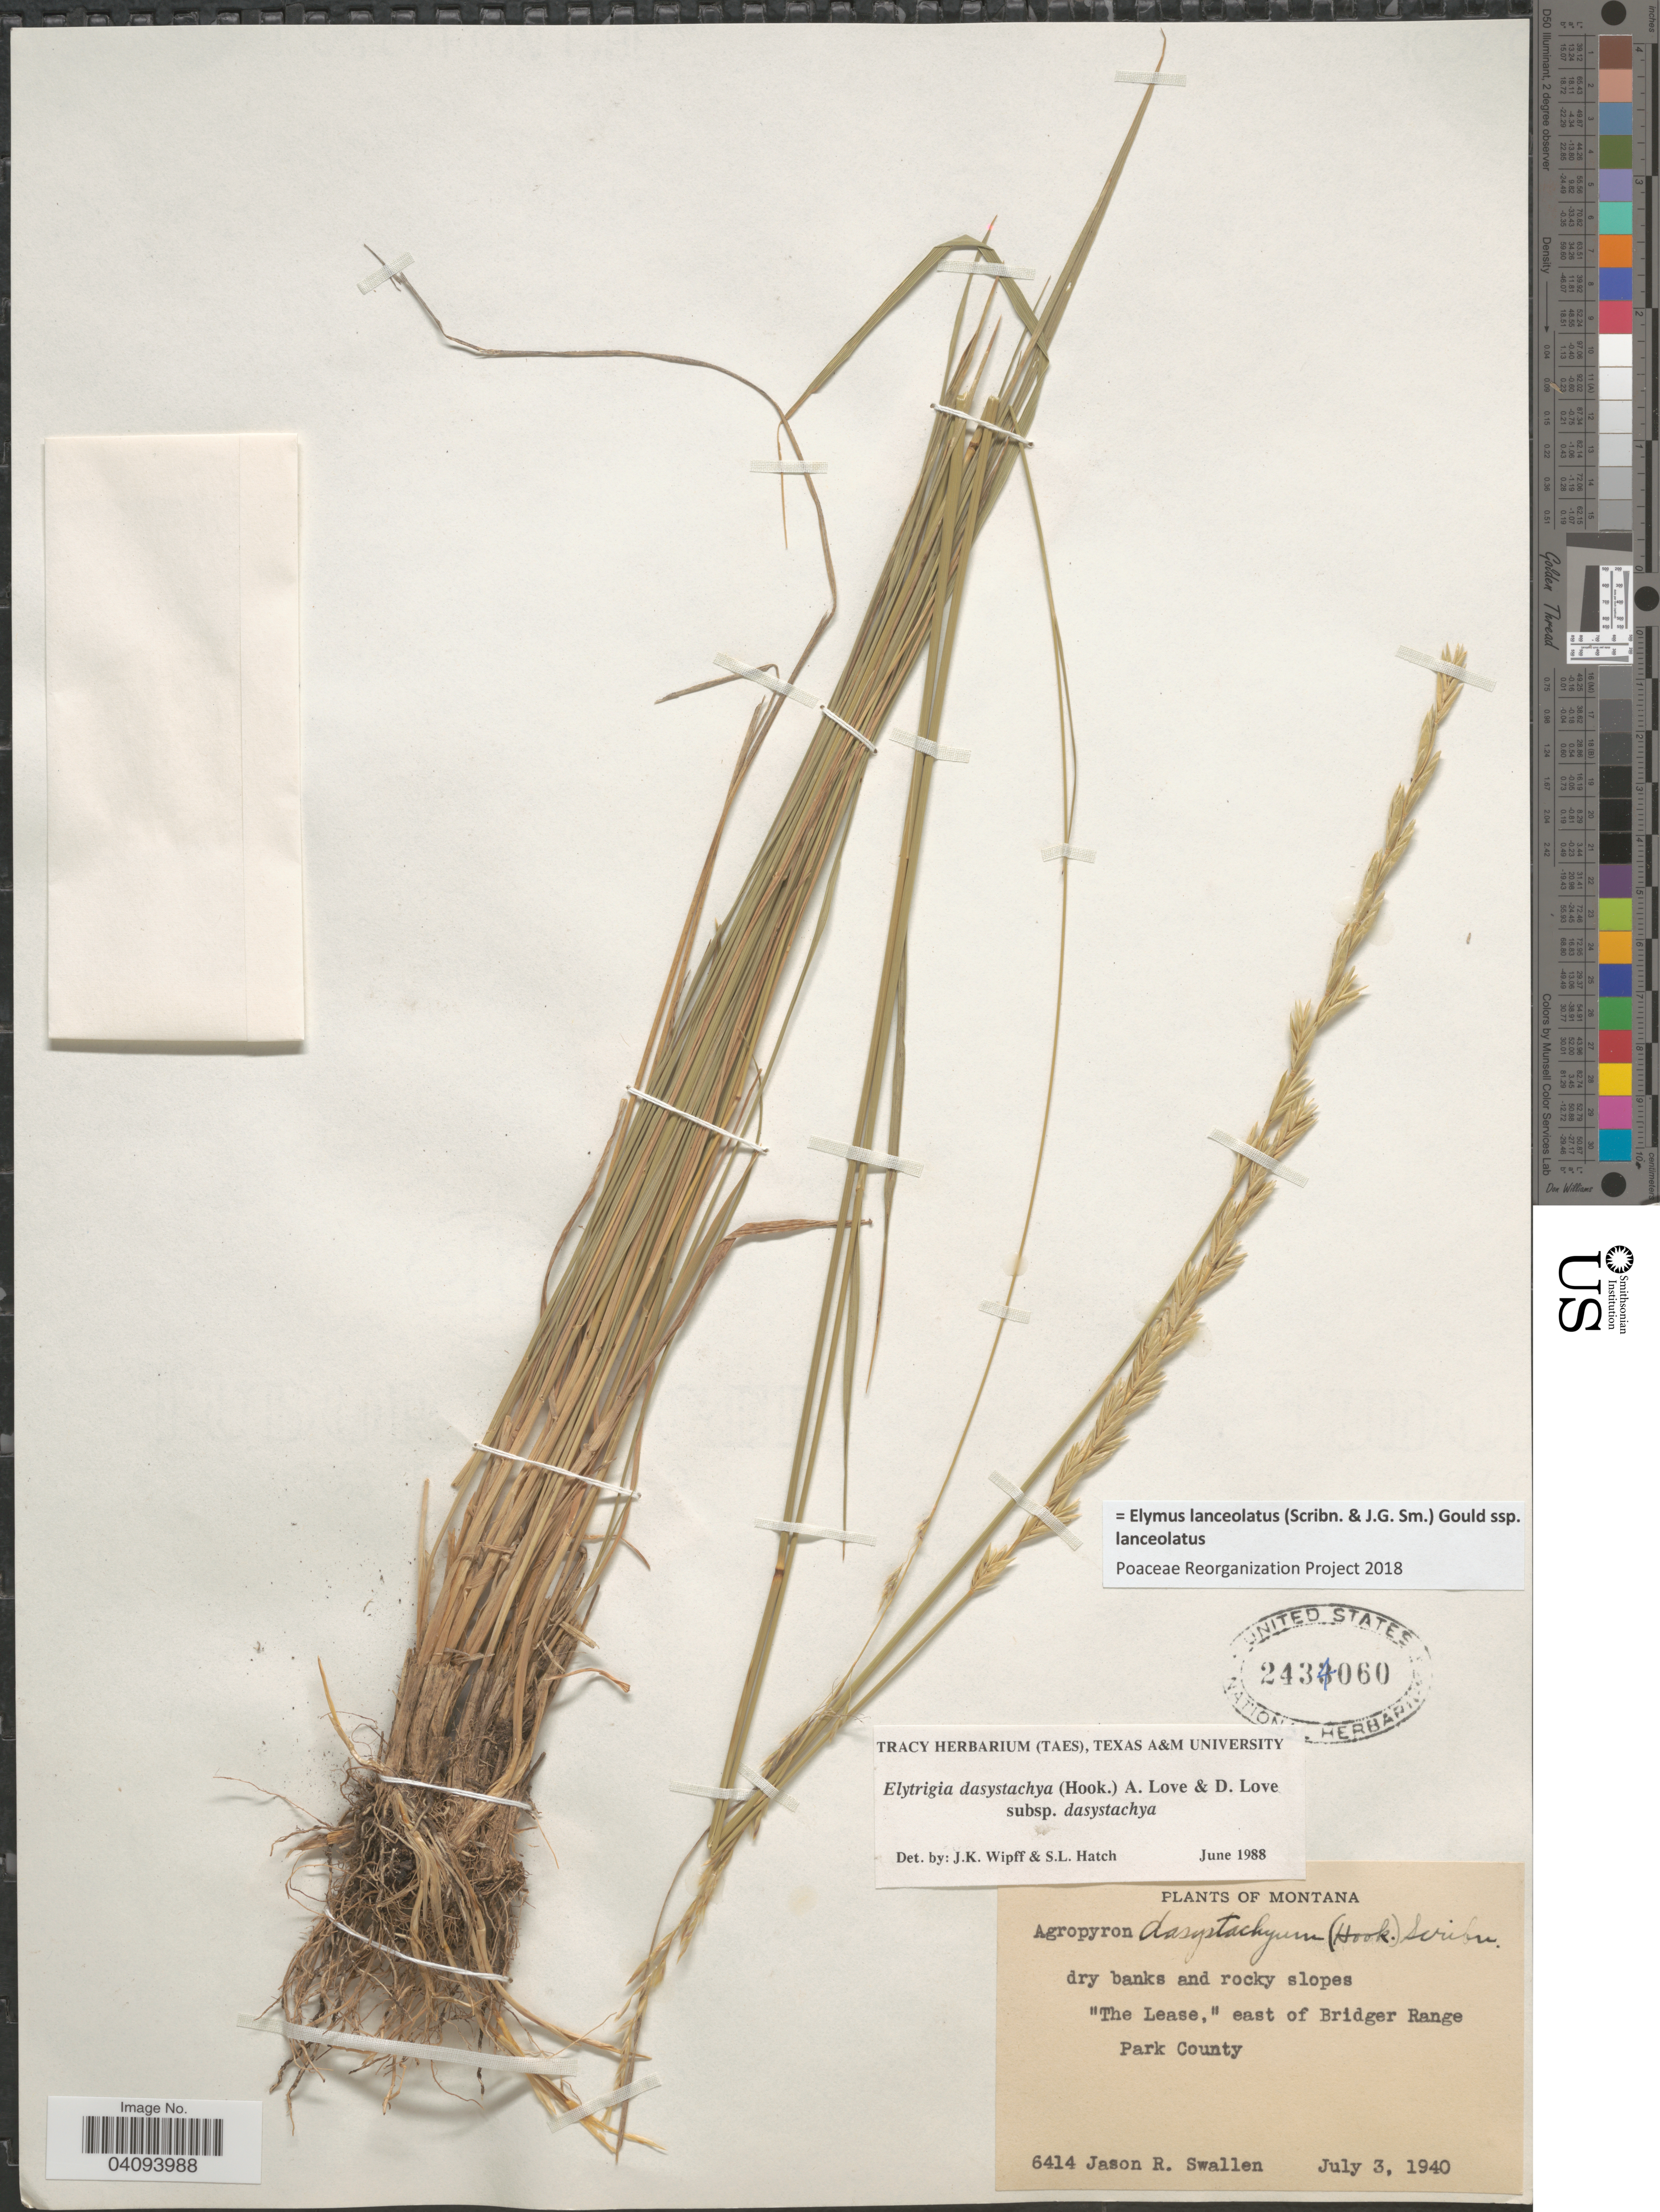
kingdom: Plantae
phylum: Tracheophyta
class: Liliopsida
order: Poales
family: Poaceae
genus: Elymus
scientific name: Elymus lanceolatus subsp. lanceolatus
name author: (Scribn. & J.G. Sm.) Gould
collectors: J. R. Swallen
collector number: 6414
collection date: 1940-07-03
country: United States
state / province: Montana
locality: The Lease,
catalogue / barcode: US 2434060